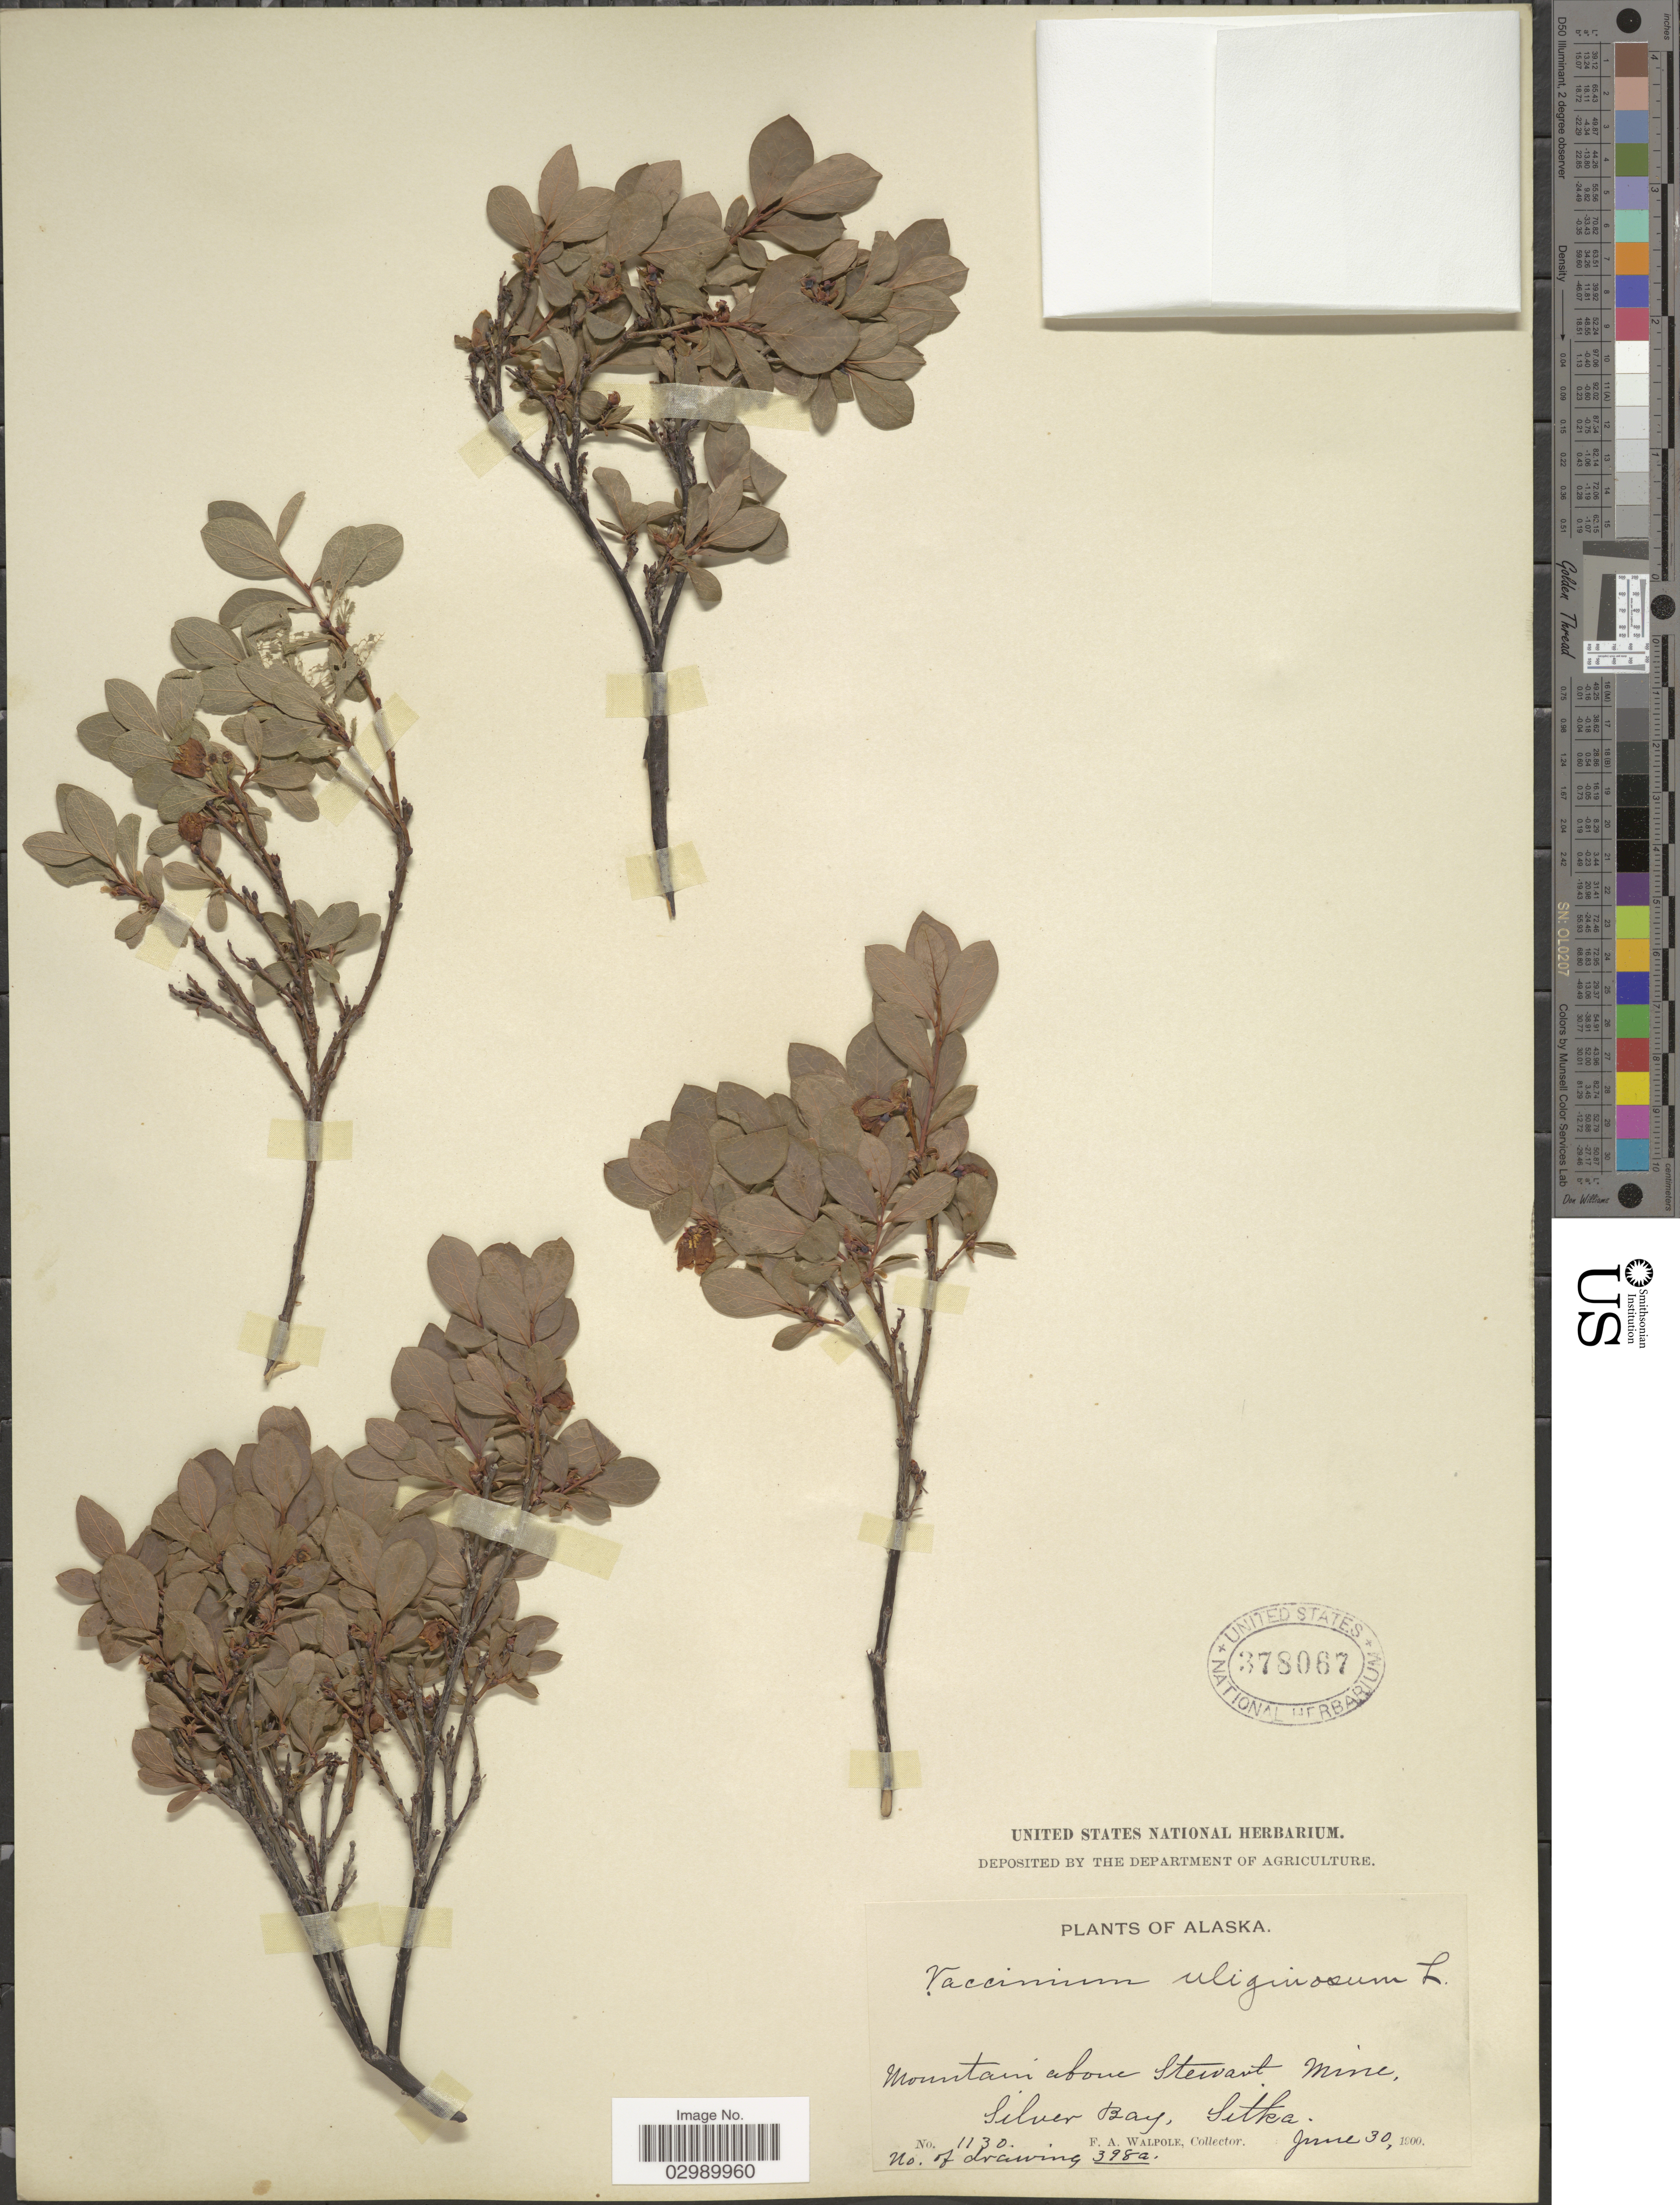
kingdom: Plantae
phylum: Tracheophyta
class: Magnoliopsida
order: Ericales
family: Ericaceae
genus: Vaccinium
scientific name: Vaccinium uliginosum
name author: L.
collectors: F. Walpole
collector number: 1130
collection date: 1900-06-30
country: United States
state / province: Alaska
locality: Mountain above Stewart Mine, Silver Bay, Sitka.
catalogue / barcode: US 378067